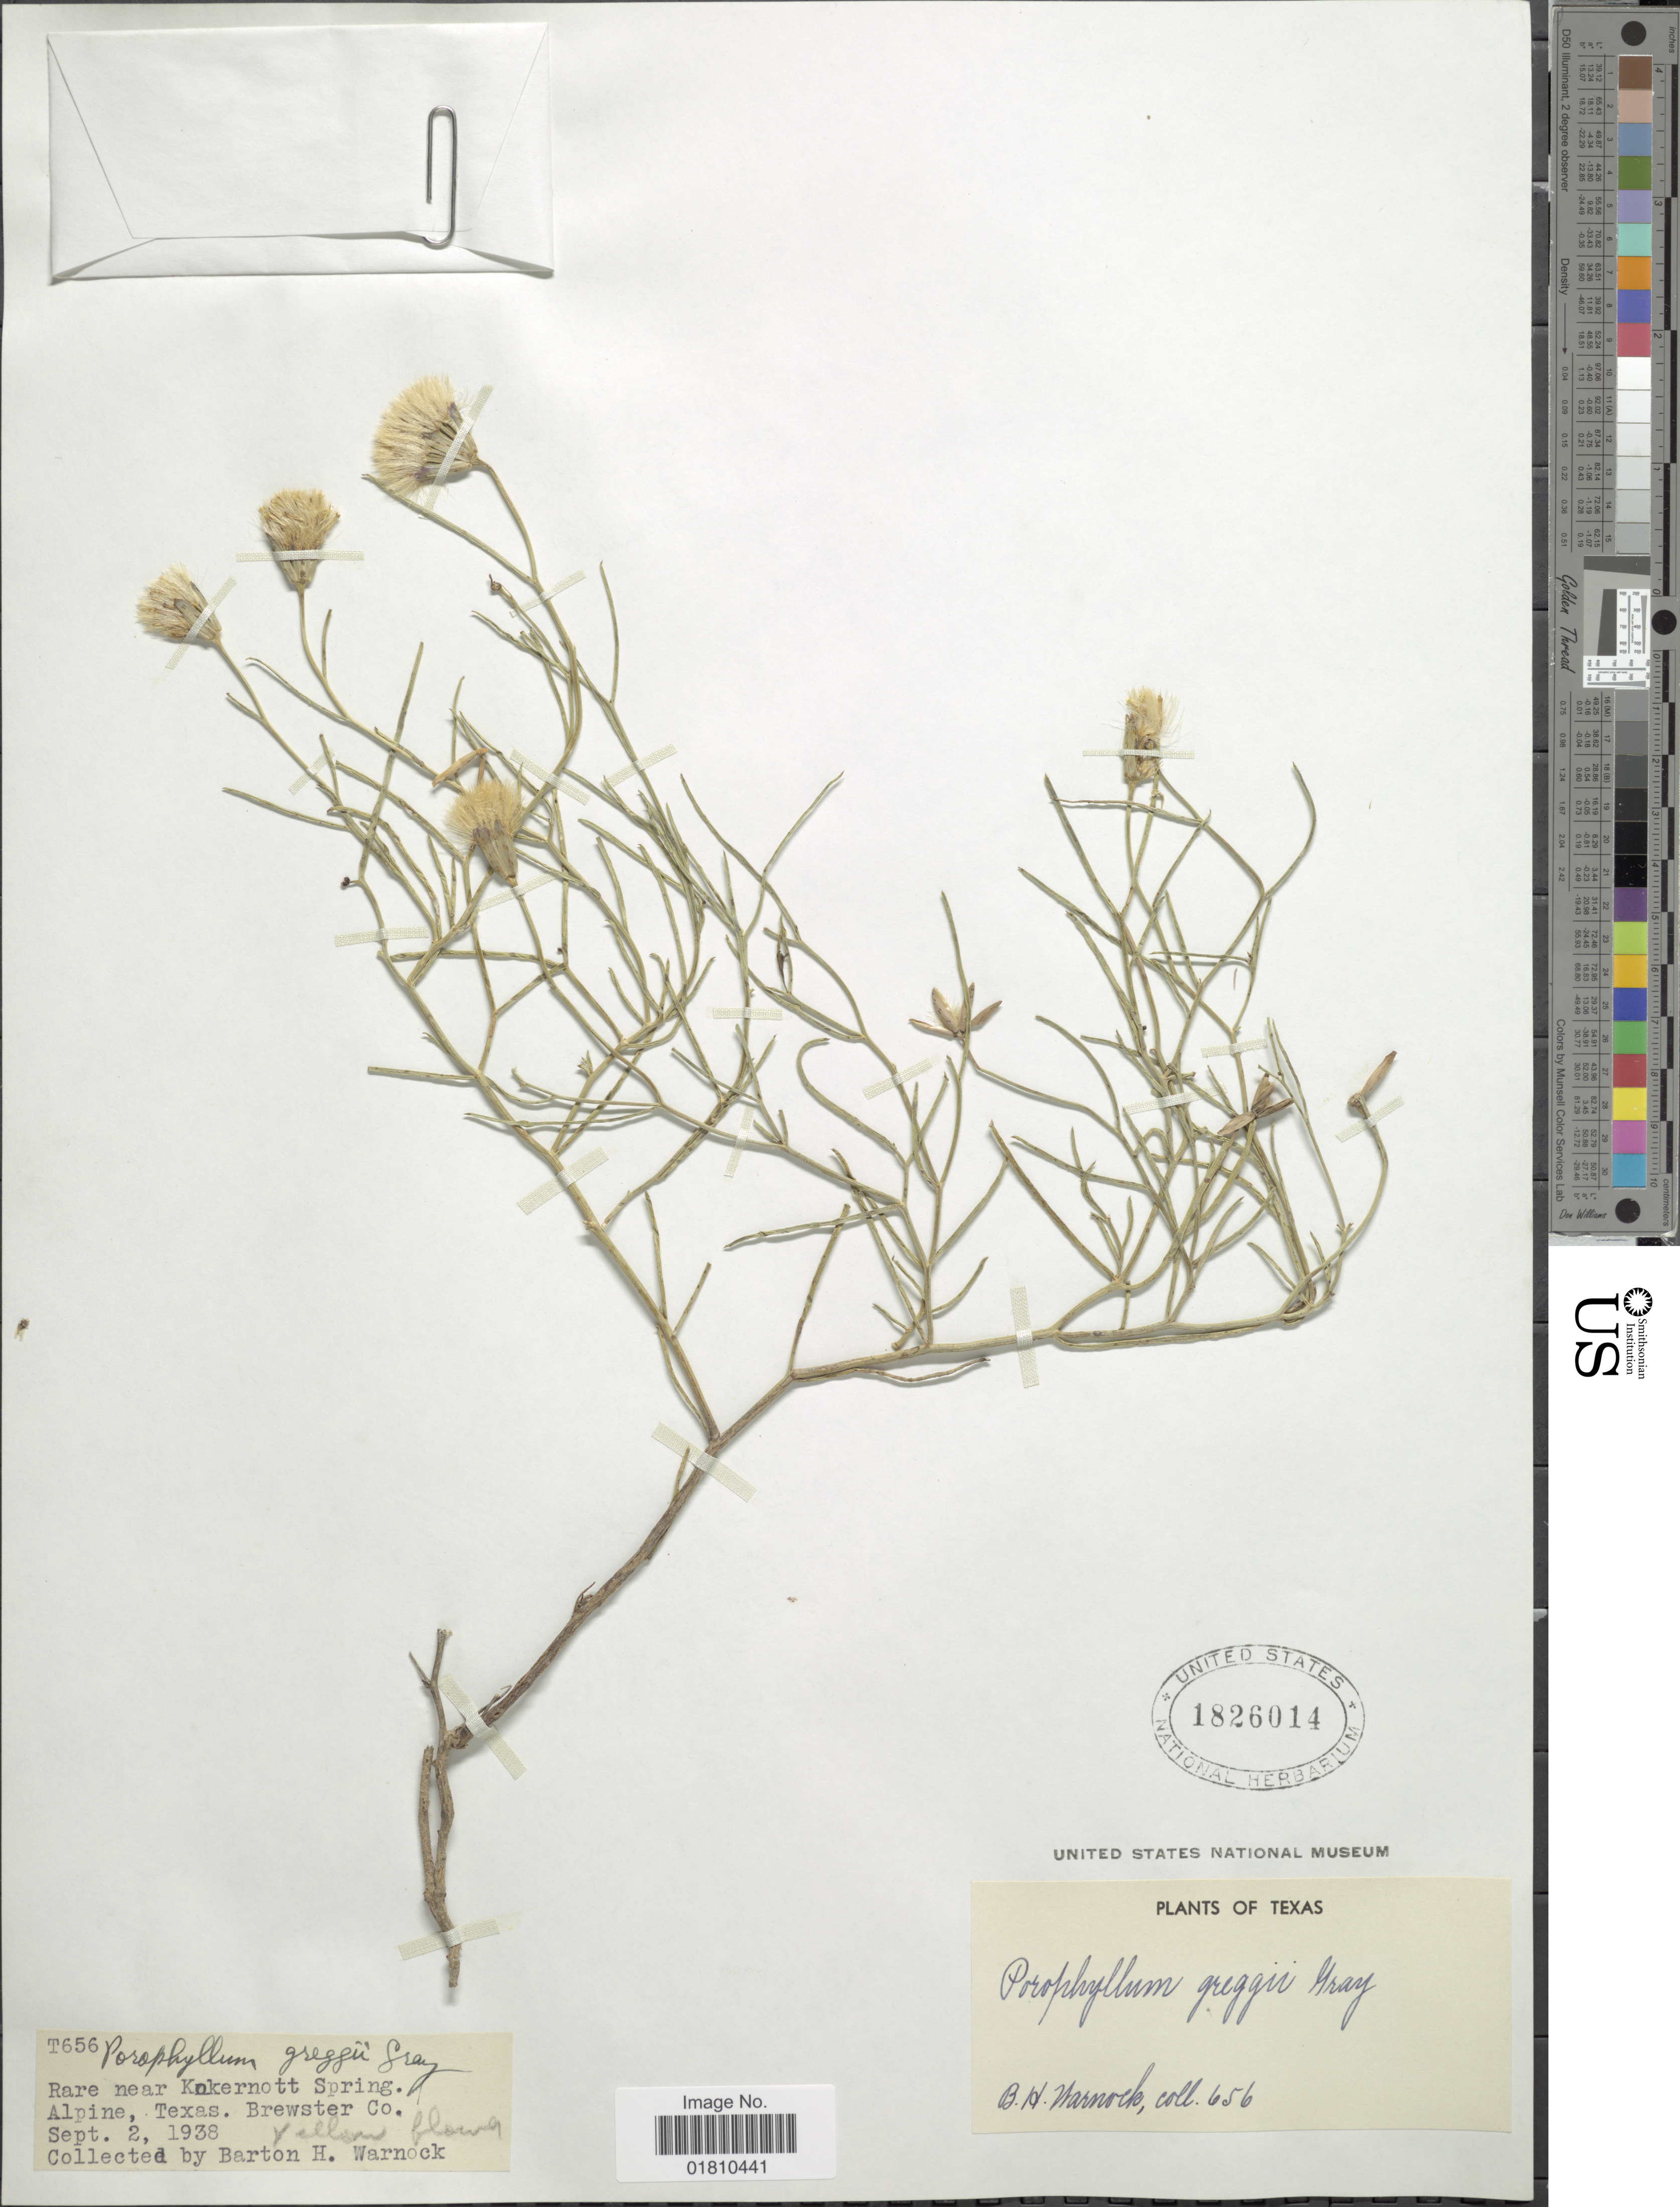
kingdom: Plantae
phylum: Tracheophyta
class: Magnoliopsida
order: Asterales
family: Asteraceae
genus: Porophyllum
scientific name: Porophyllum greggii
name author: A. Gray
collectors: B. H. Warnock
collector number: T656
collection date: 1938-09-02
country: United States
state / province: Texas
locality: Rare near Kokernott Spring, Alpine, Brewster Co.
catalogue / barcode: US 1826014